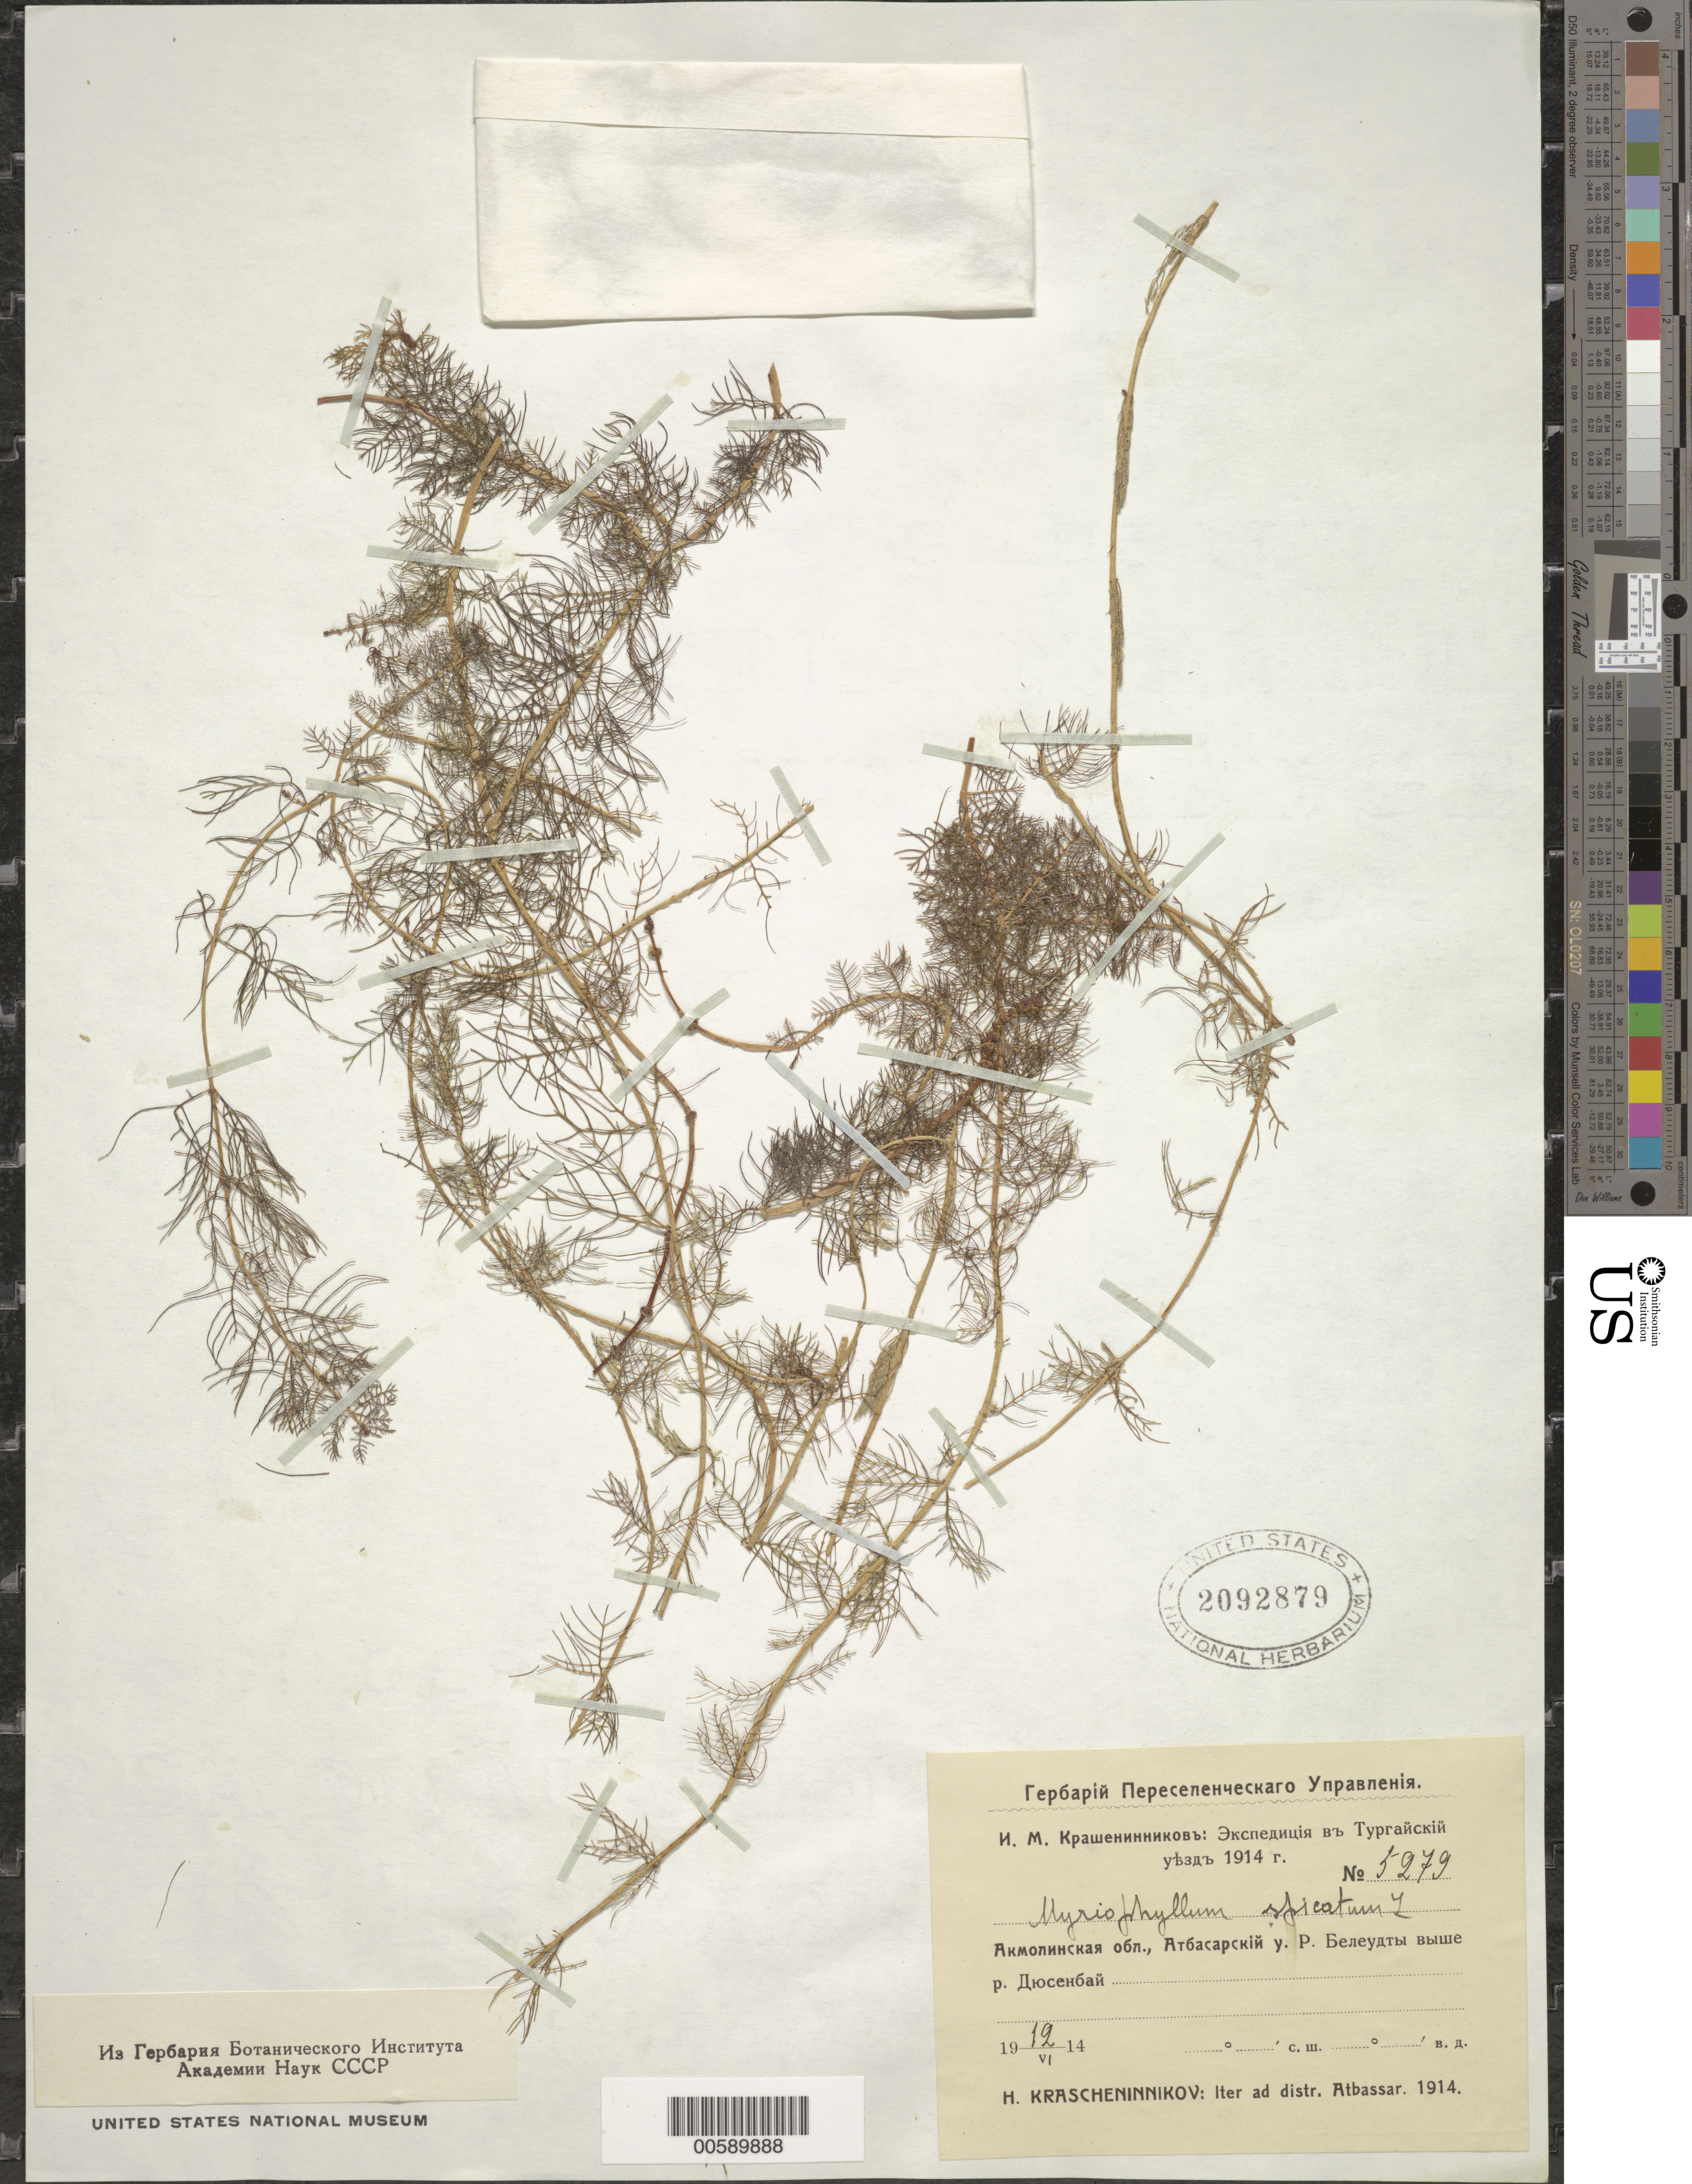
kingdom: Plantae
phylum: Tracheophyta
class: Magnoliopsida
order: Saxifragales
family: Haloragaceae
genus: Myriophyllum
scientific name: Myriophyllum spicatum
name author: L.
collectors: H. Krascheninnikow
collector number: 5279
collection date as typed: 1914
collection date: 1914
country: Russian Federation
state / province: Chukotka (?)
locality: Ynpaenehir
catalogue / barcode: US 2092879